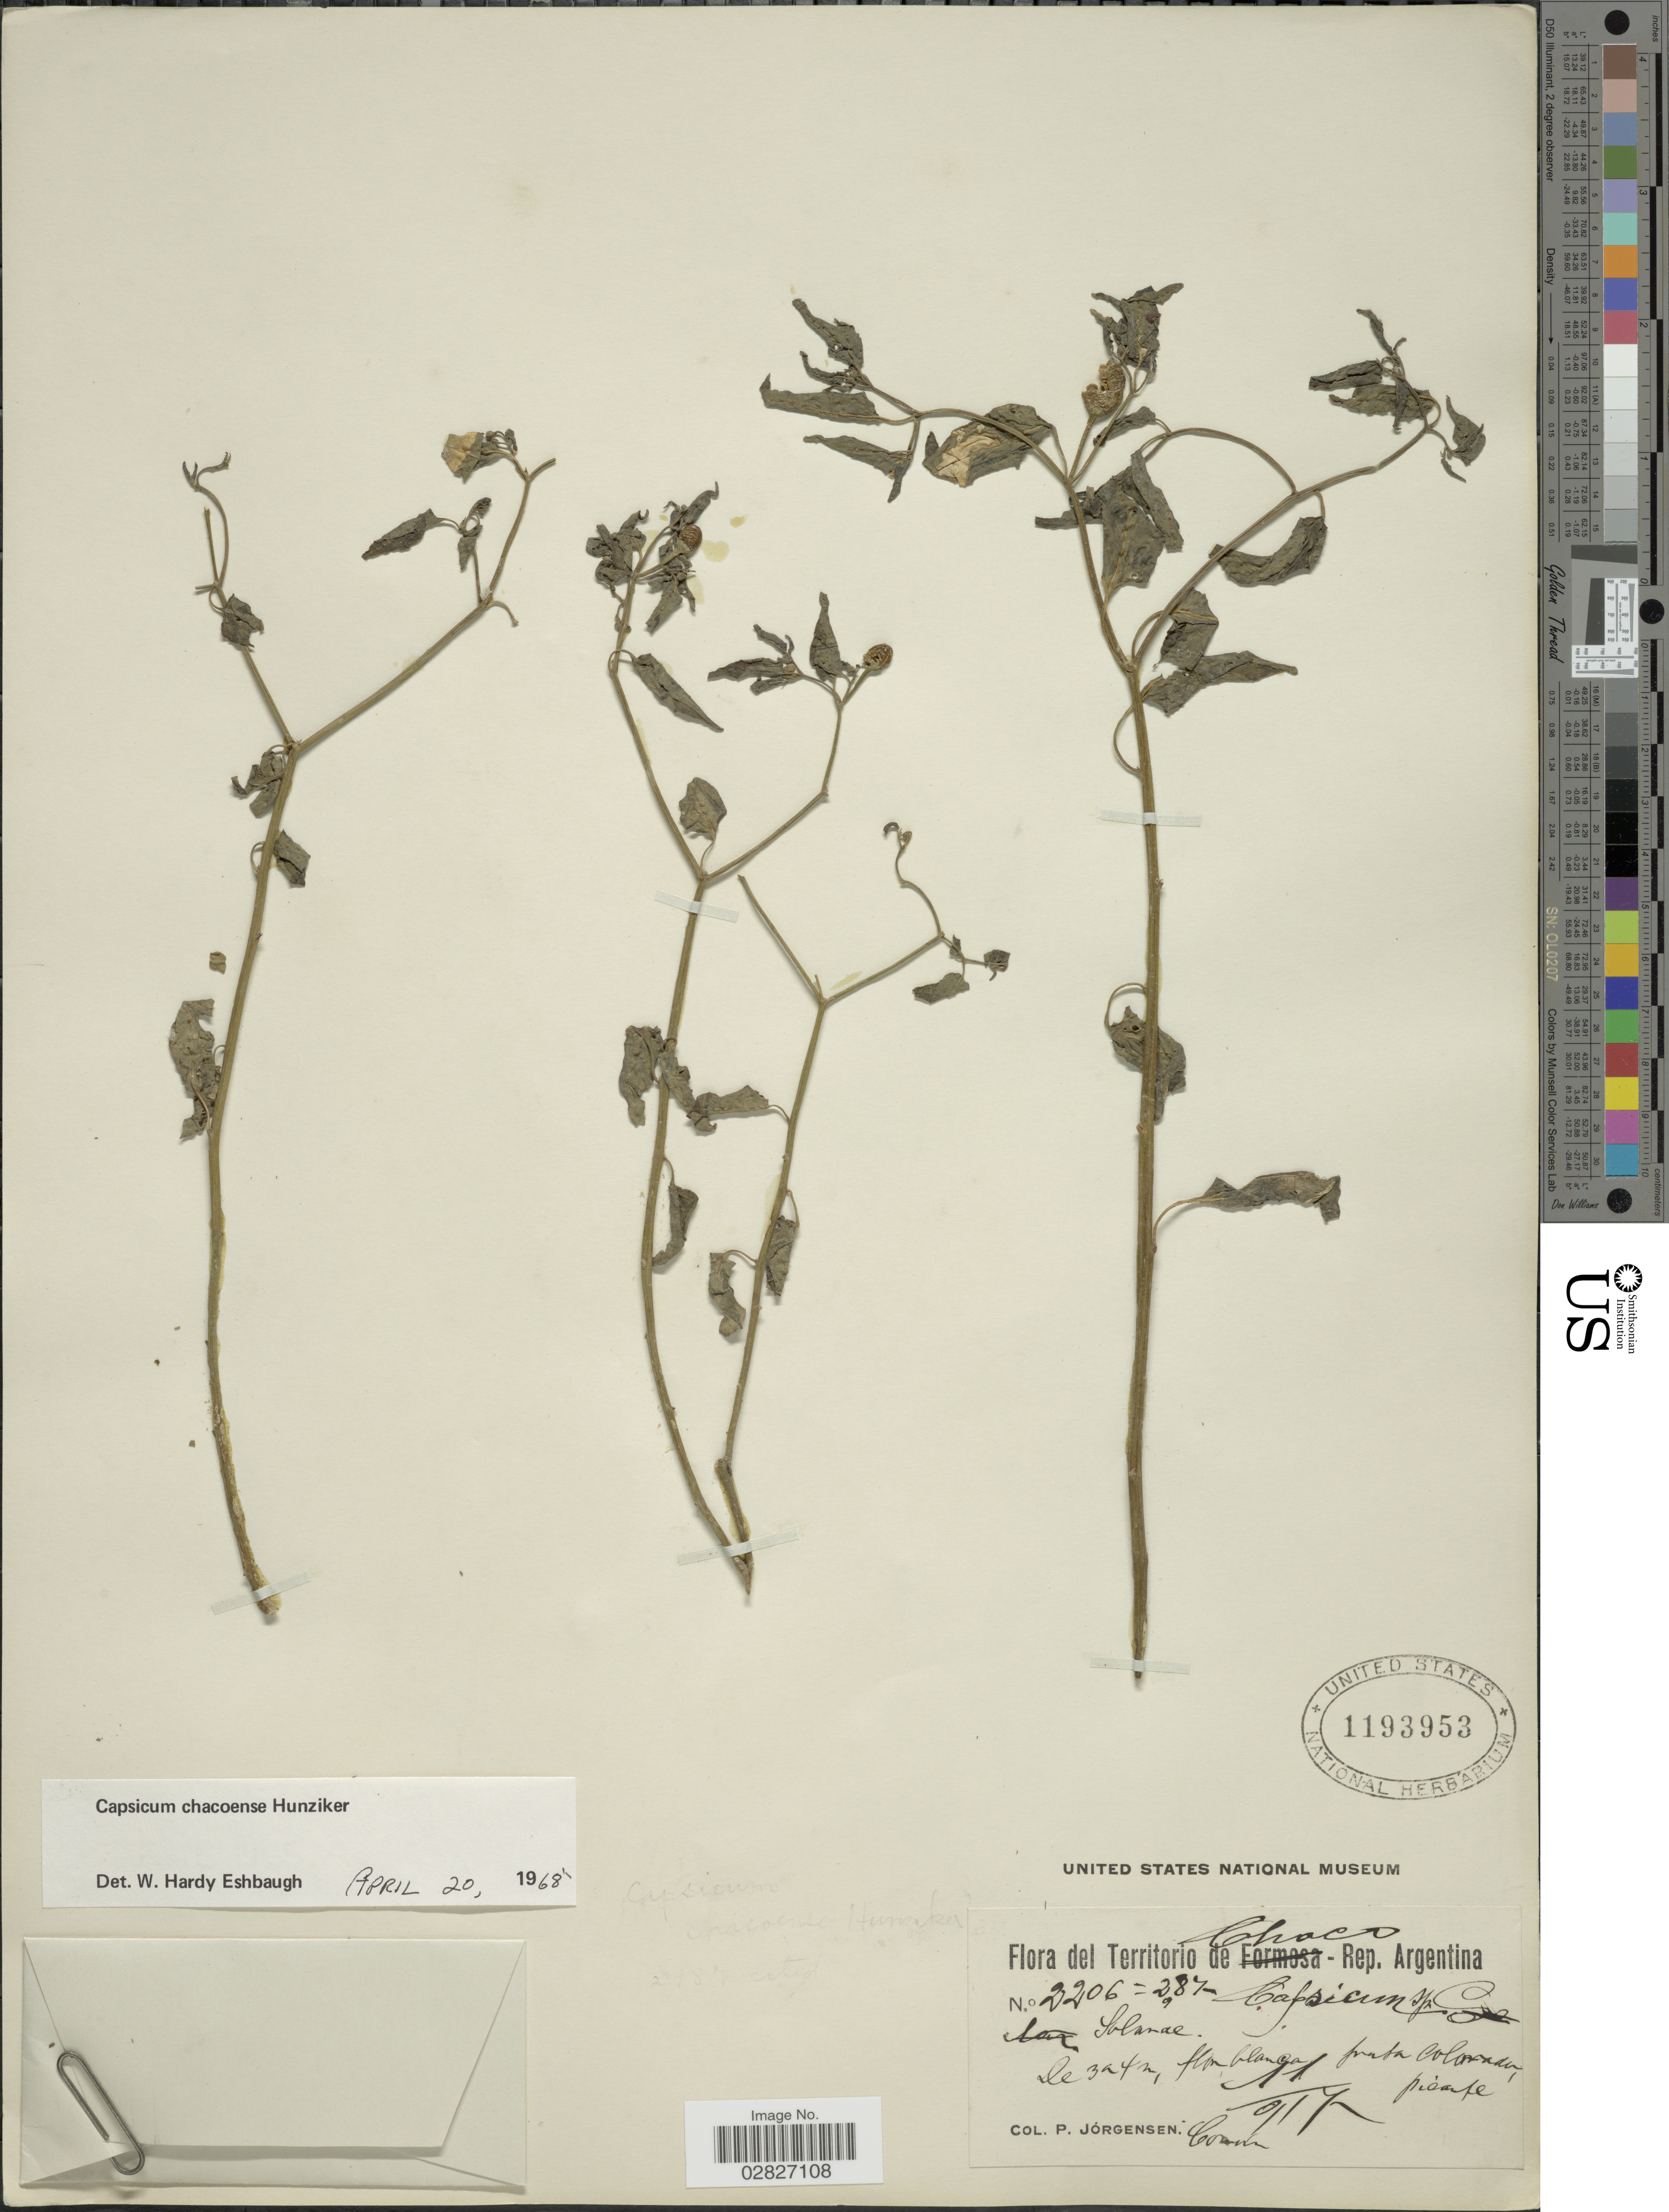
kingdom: Plantae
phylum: Tracheophyta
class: Magnoliopsida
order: Solanales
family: Solanaceae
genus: Capsicum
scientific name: Capsicum chacoense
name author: Hunz.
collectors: P. Jörgensen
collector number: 2206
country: Argentina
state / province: Chaco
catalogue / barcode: US 1193953